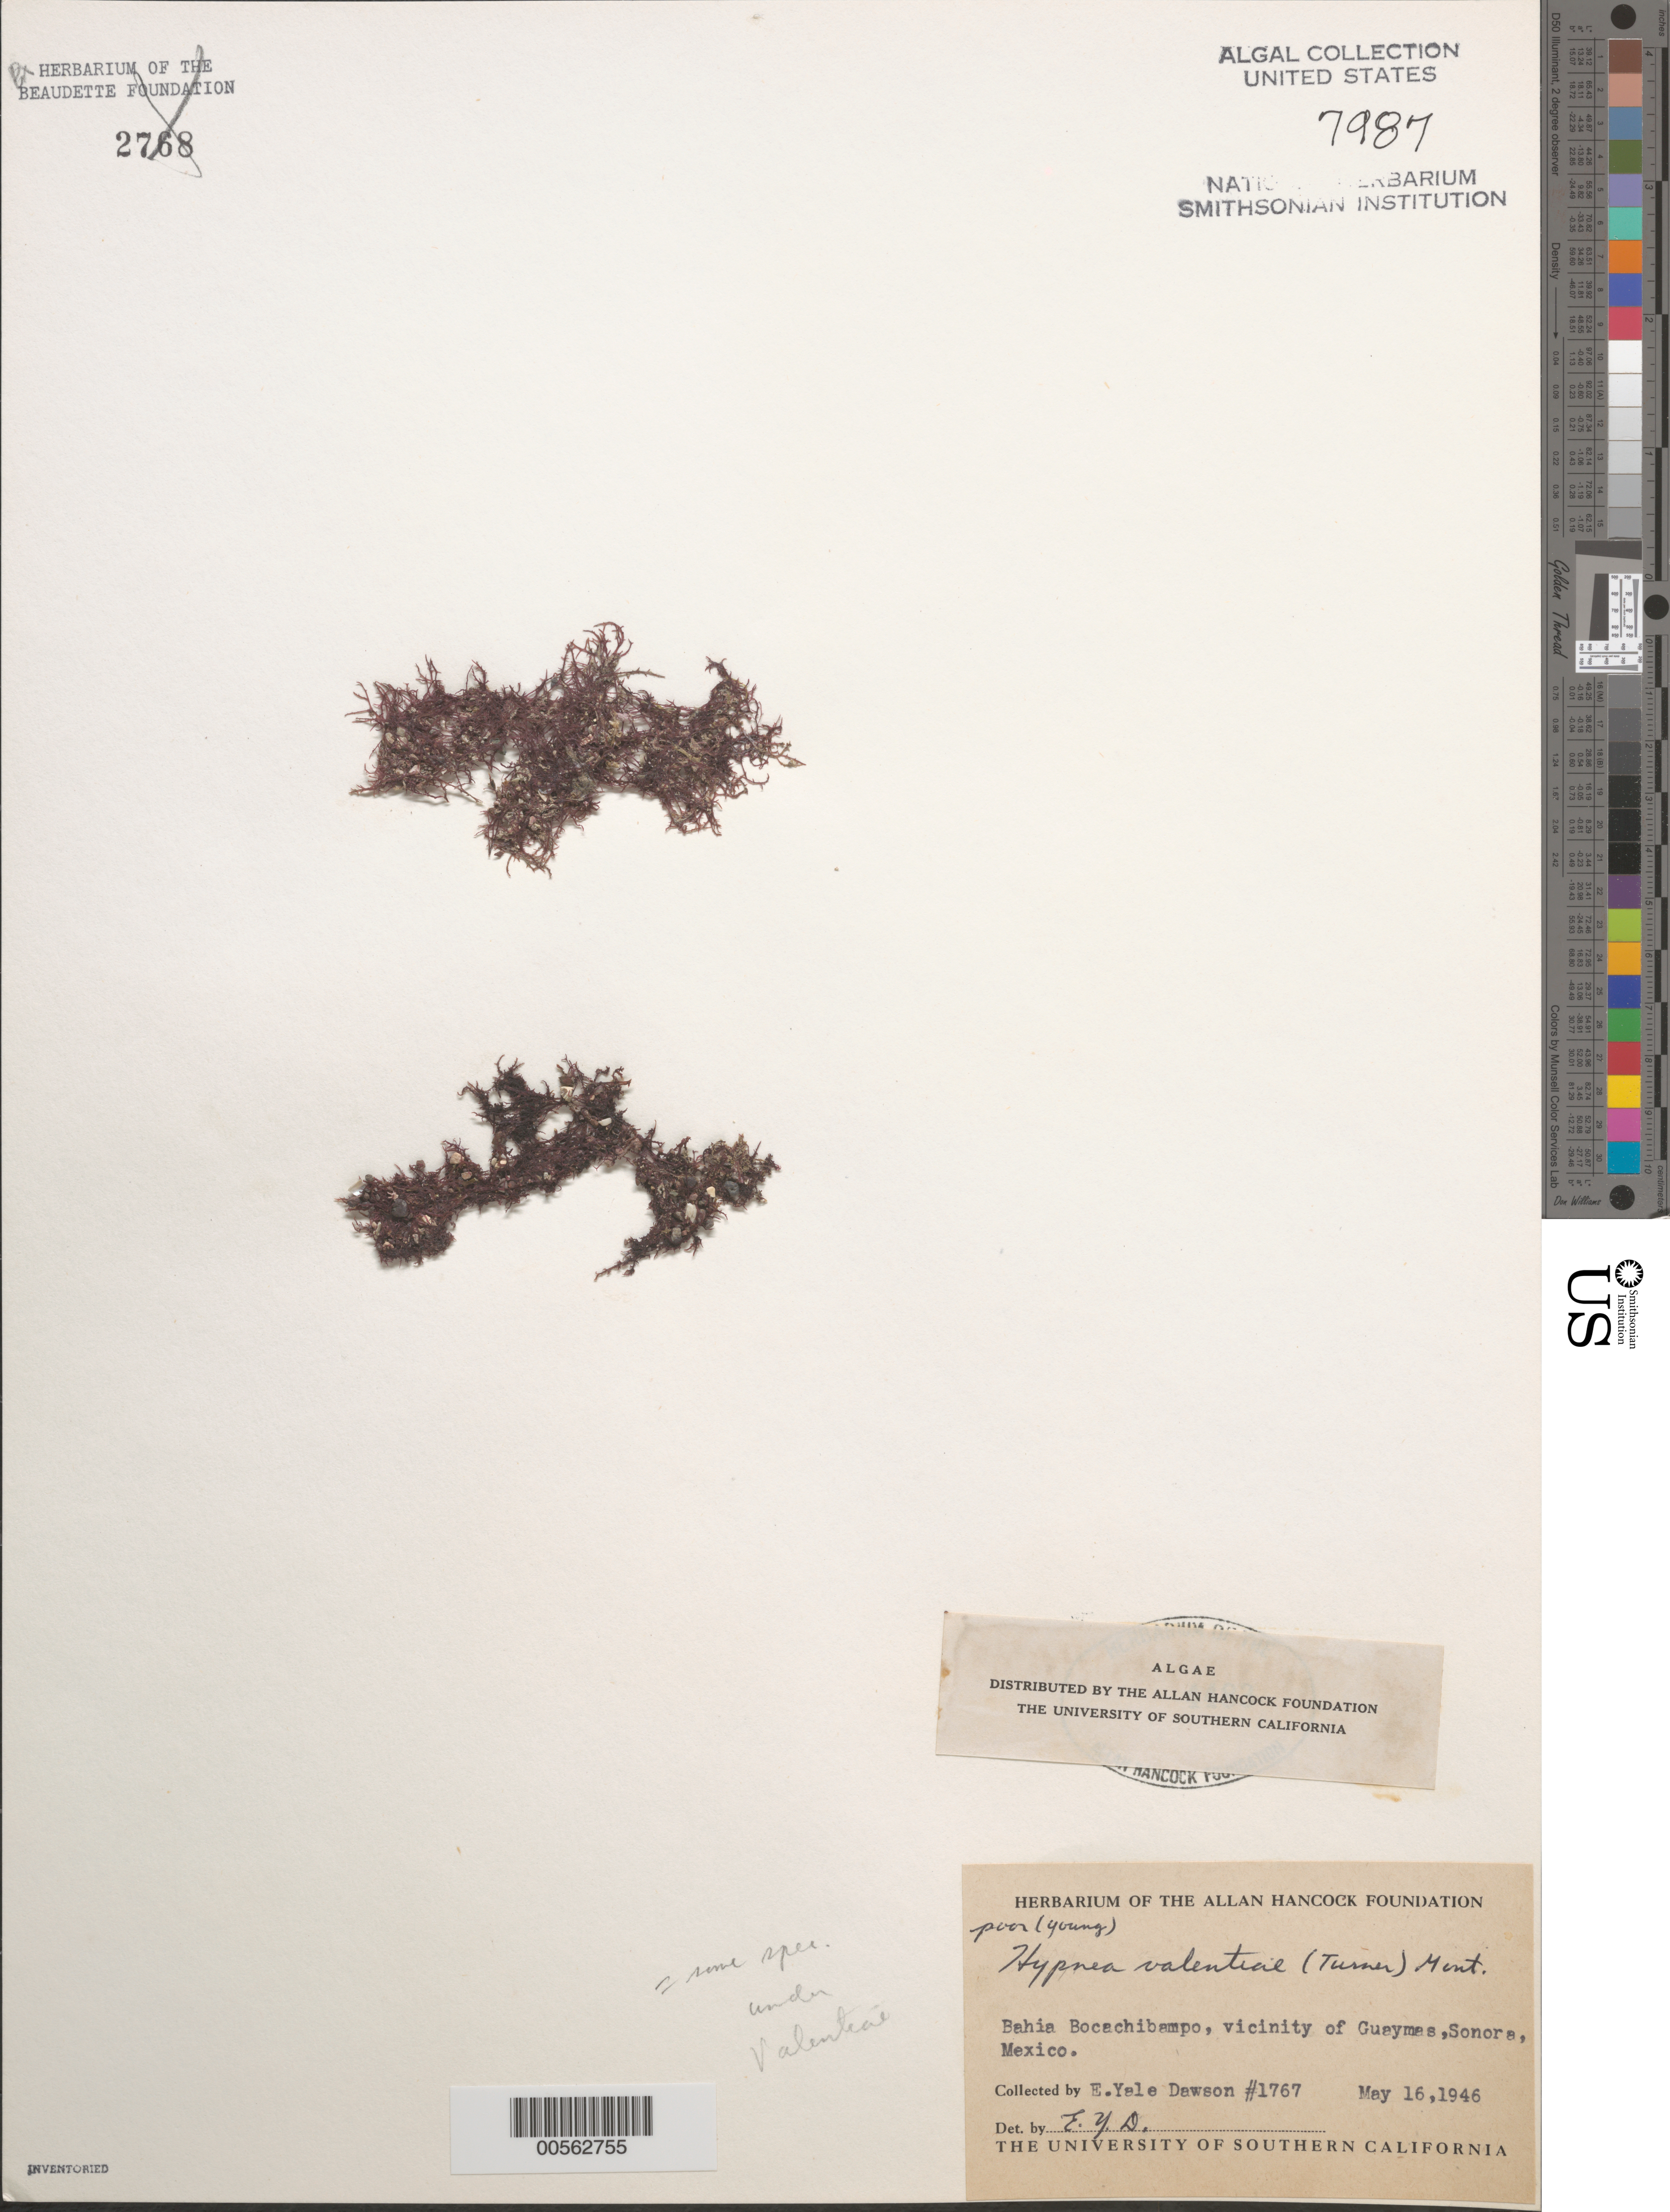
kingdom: Plantae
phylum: Rhodophyta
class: Florideophyceae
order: Gigartinales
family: Cystocloniaceae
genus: Hypnea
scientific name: Hypnea valentiae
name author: (Turner) Mont.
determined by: Dawson, E. Y.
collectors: E. Y. Dawson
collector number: EYD 1767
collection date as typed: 16 May 1946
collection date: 1946-05-16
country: Mexico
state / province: Sonora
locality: Bahia Bocochibampo near Guaymas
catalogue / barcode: US 7987